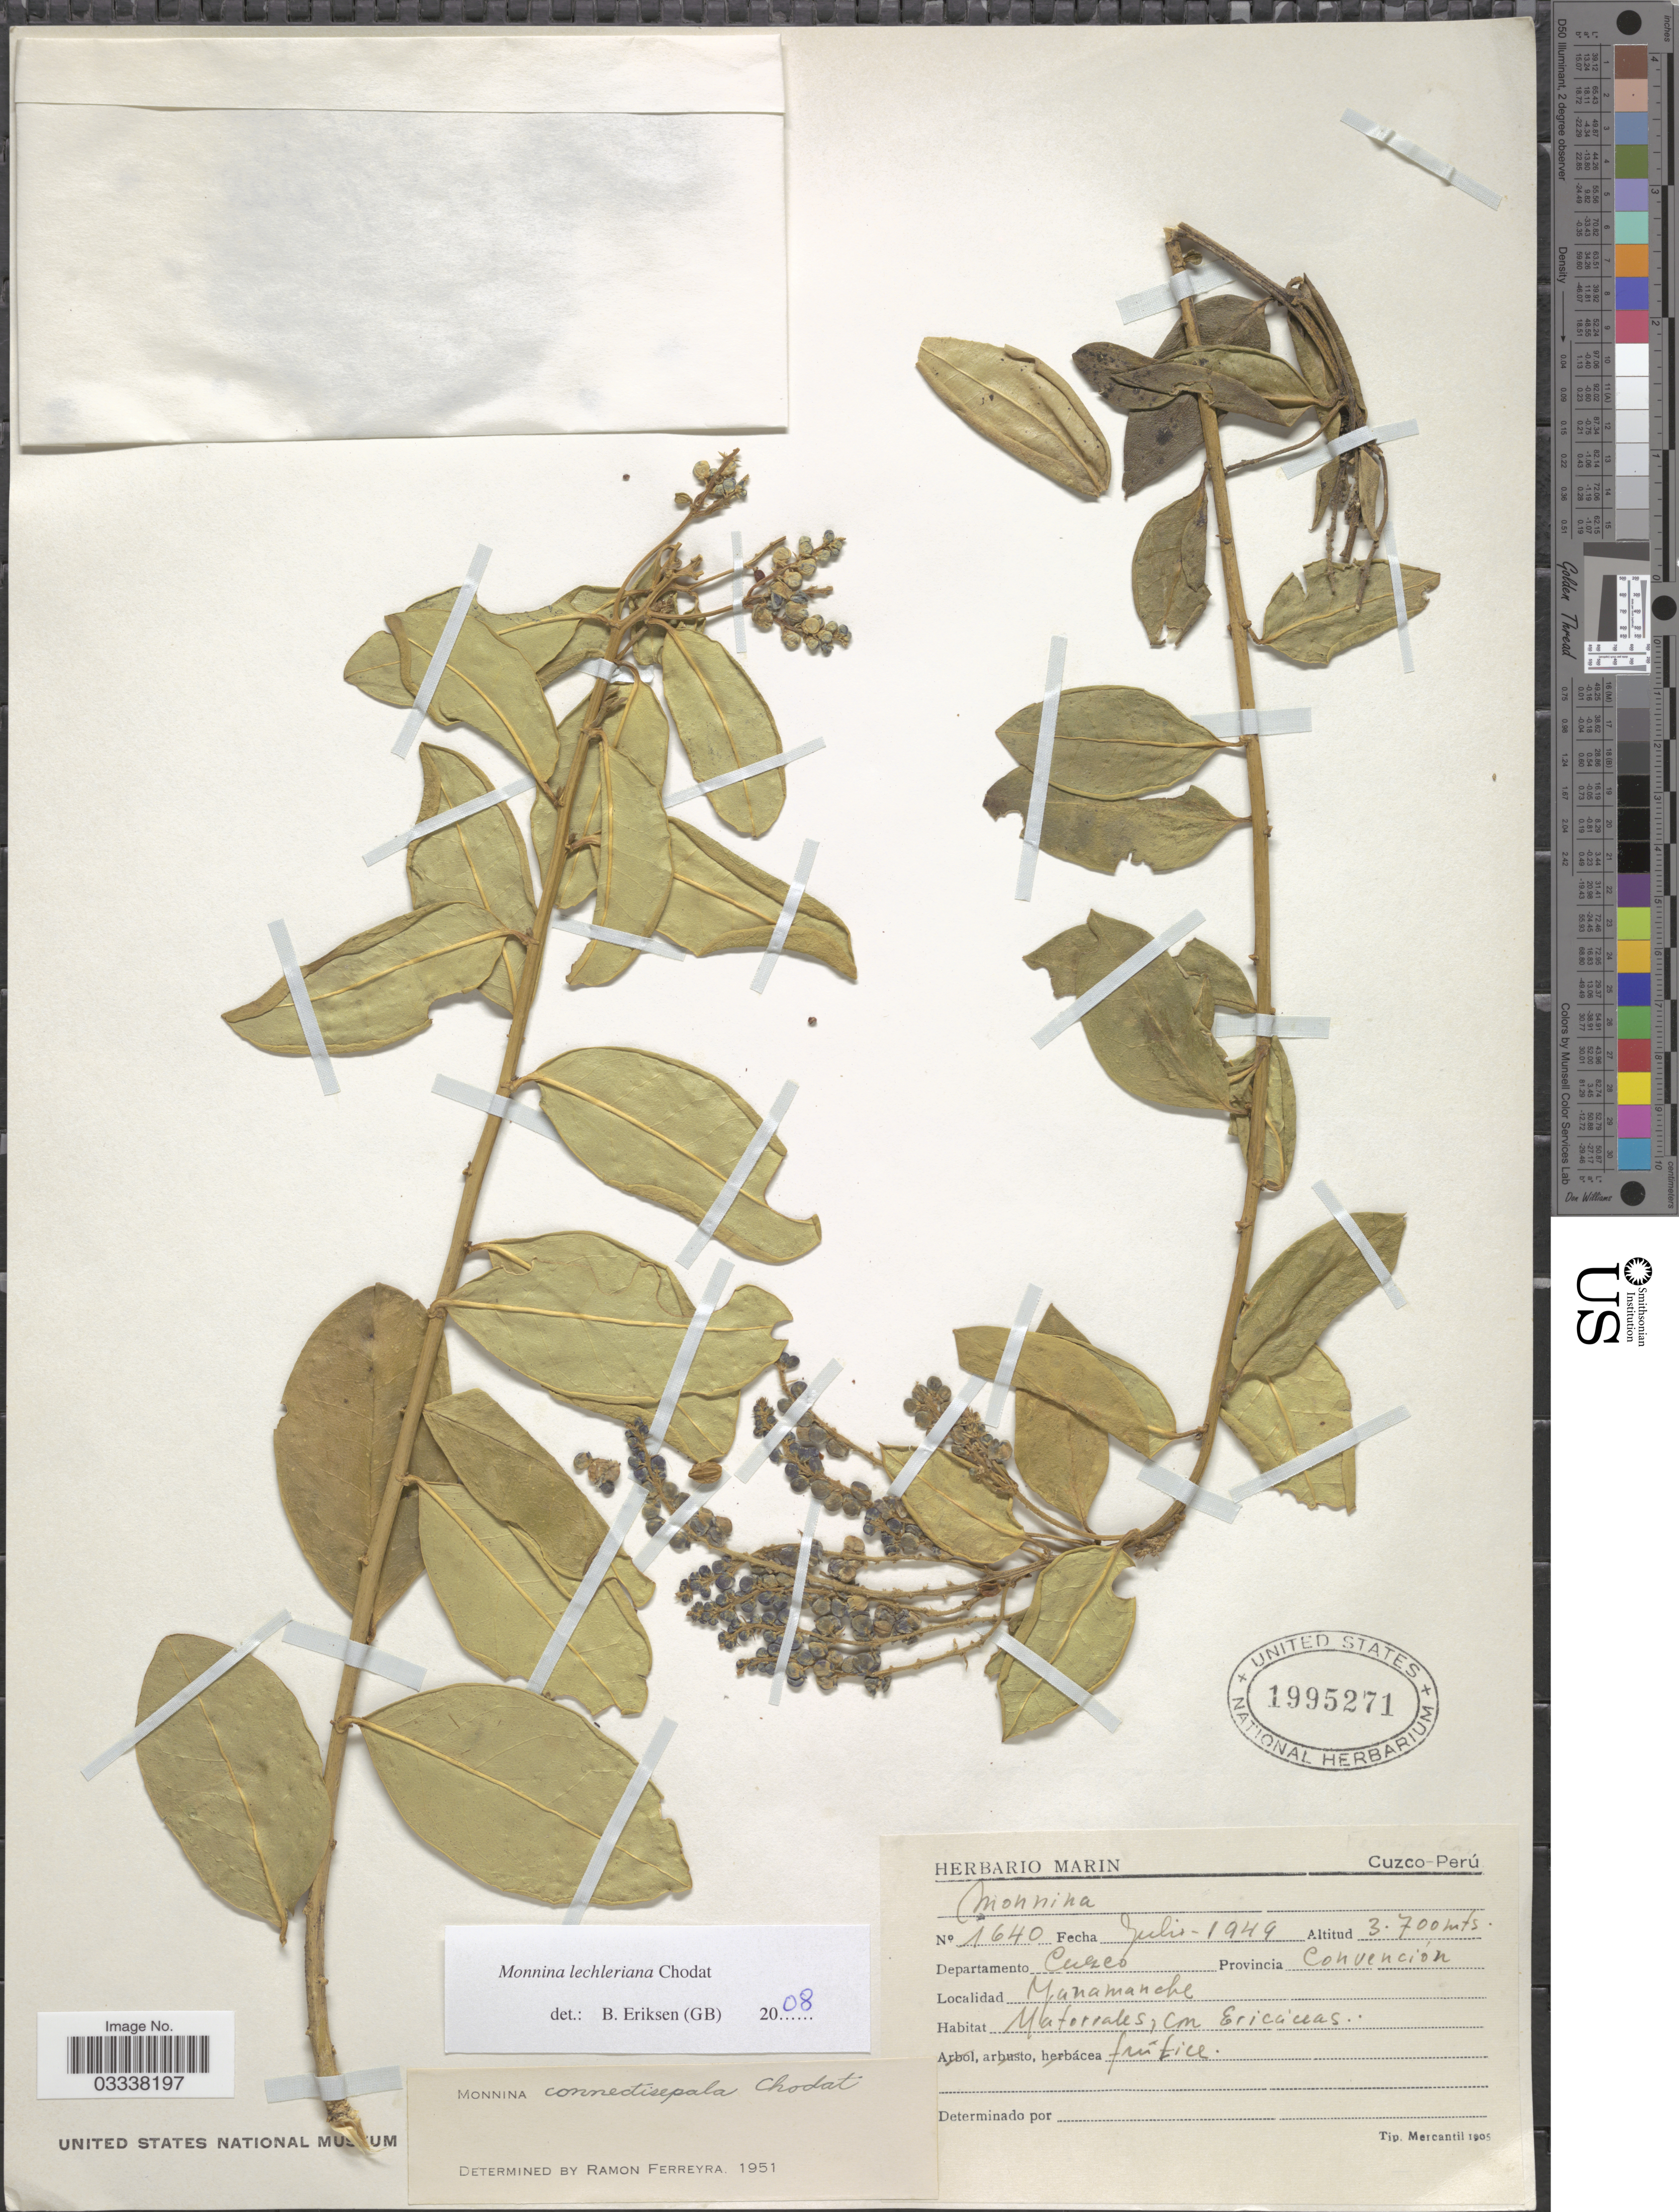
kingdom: Plantae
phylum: Tracheophyta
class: Magnoliopsida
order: Fabales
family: Polygalaceae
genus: Monnina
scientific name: Monnina lechleriana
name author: Chodat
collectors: ex herb. Marin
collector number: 1640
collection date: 1949-07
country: Peru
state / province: Cusco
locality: Departamento Cuzco. Provincia Convención. Manamanche.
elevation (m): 3700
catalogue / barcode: US 1995271